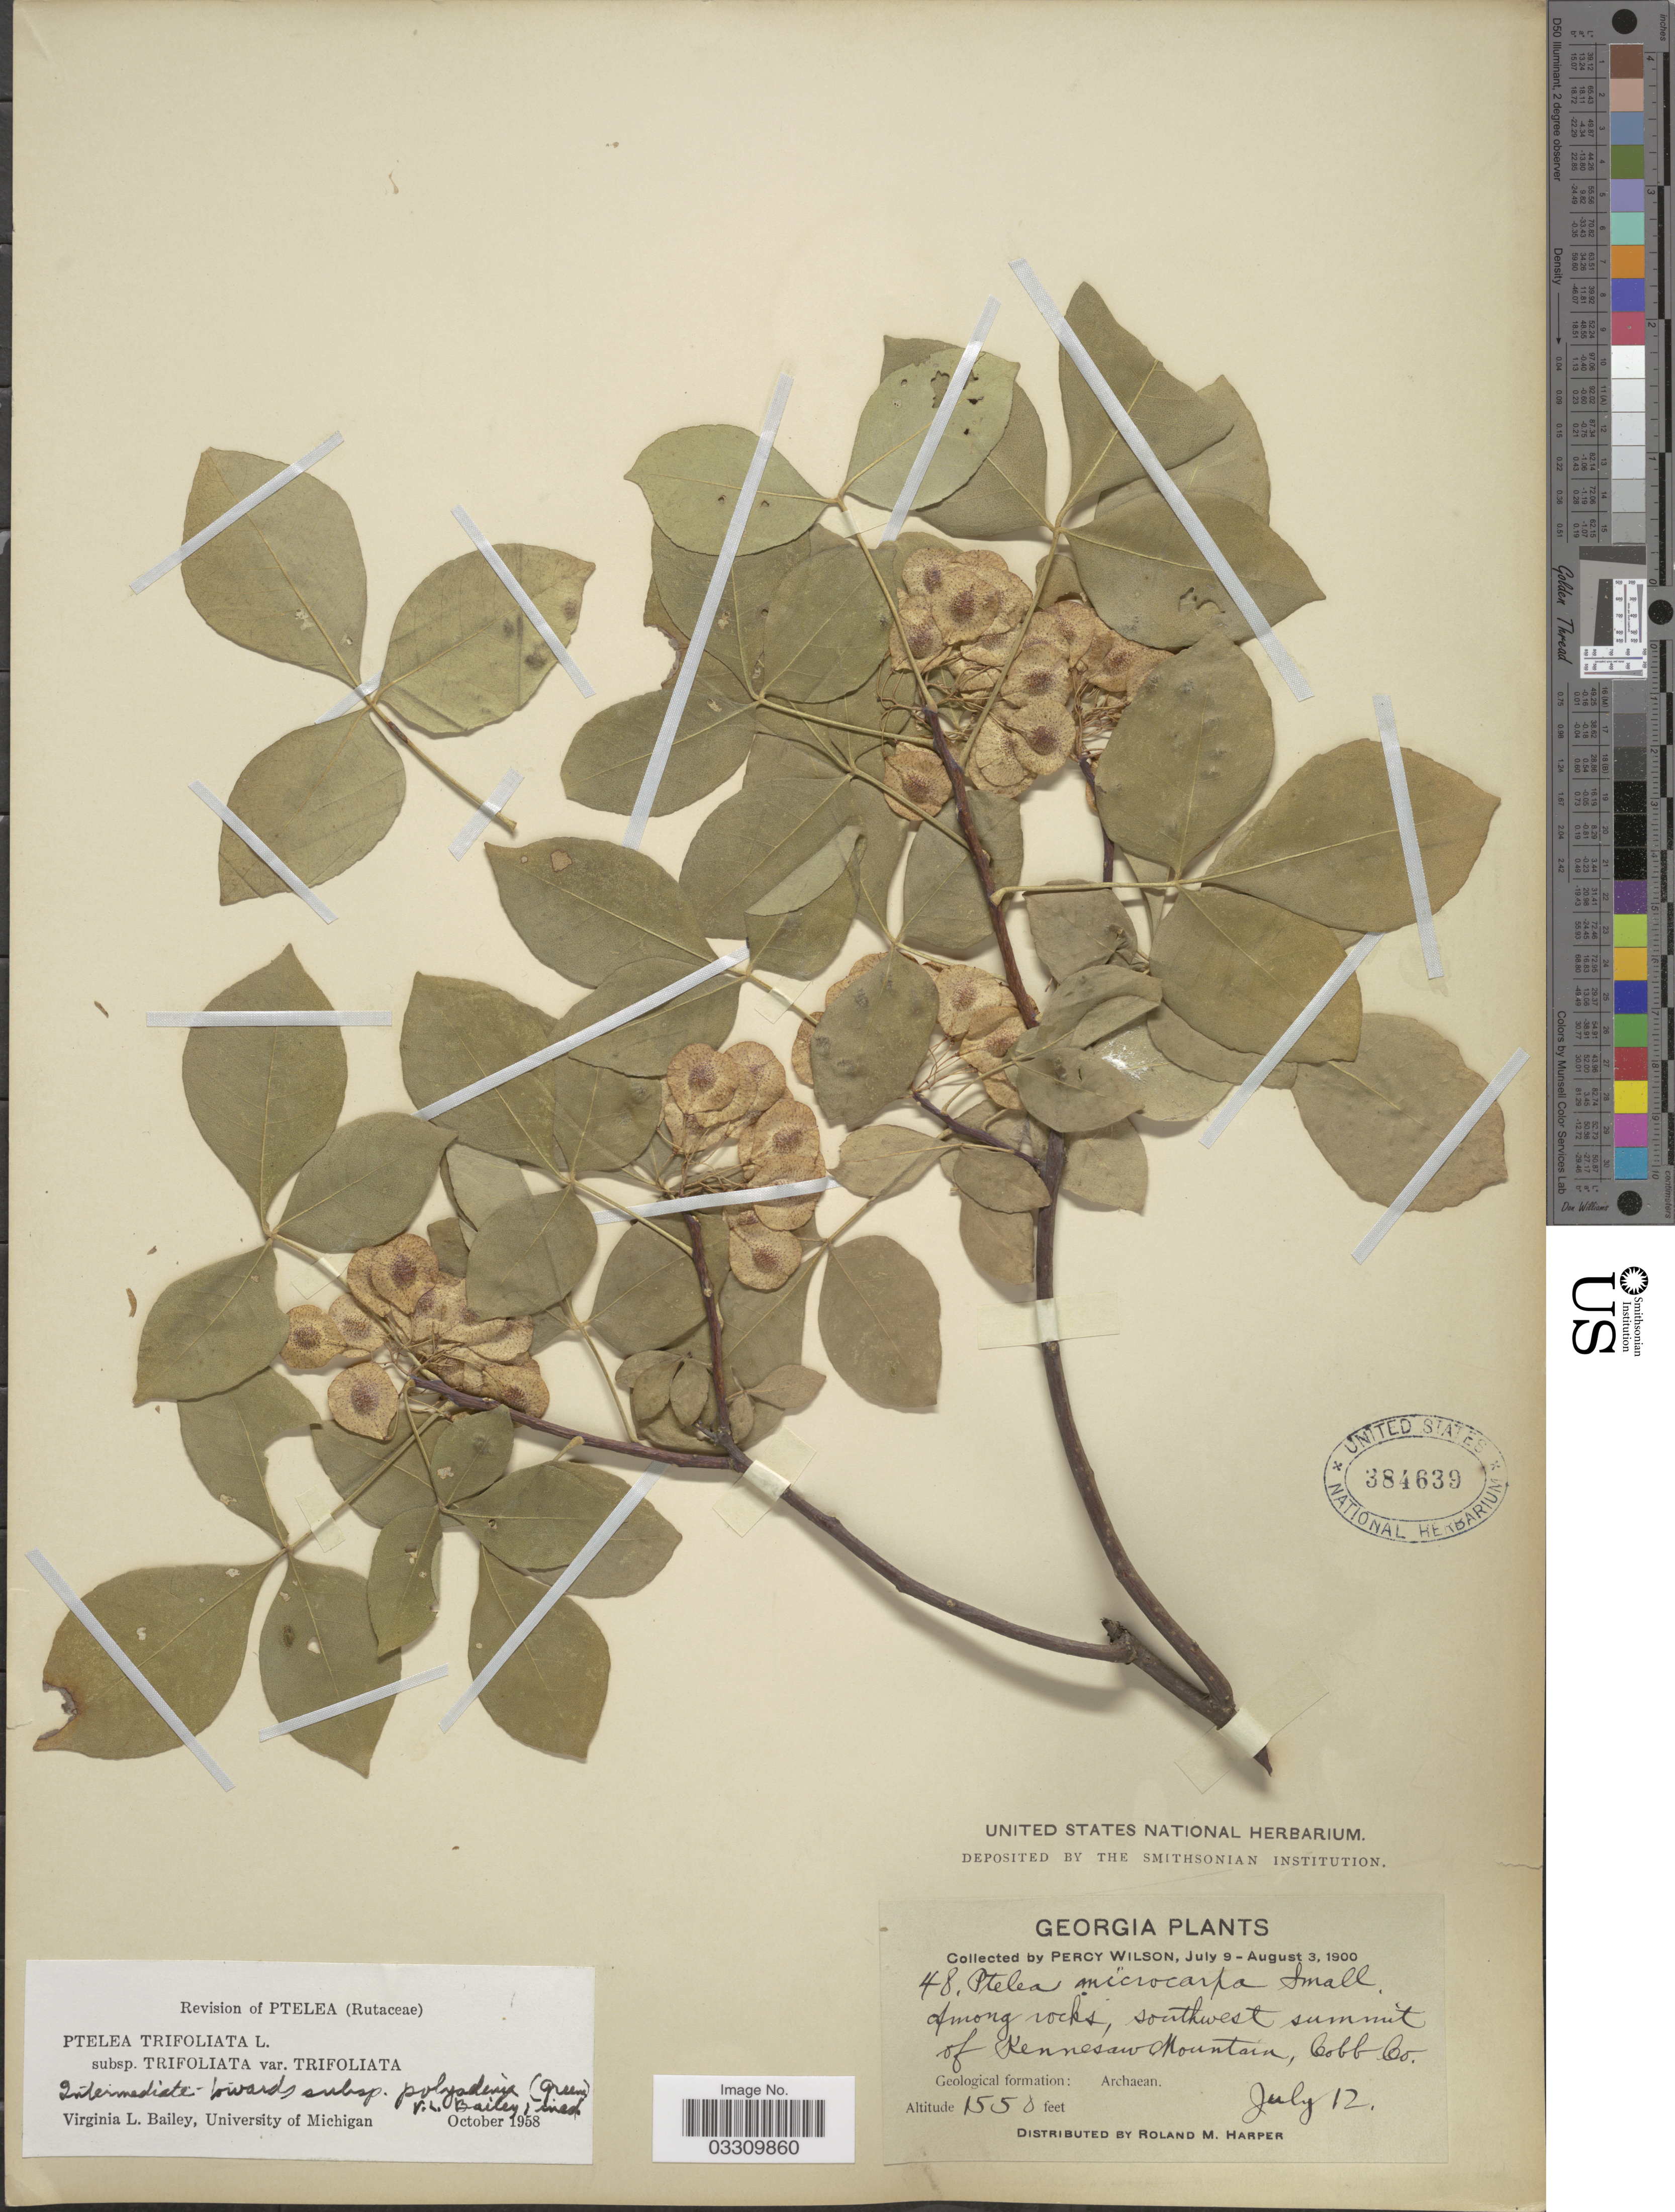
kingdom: Plantae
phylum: Tracheophyta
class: Magnoliopsida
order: Sapindales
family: Rutaceae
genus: Ptelea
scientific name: Ptelea trifoliata var. trifoliata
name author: L.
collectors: P. Wilson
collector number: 48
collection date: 1900-07-12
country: United States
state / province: Georgia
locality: Among rocks, southwest summit of Kennesaw Mountain, Cobb Co.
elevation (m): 472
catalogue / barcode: US 384639